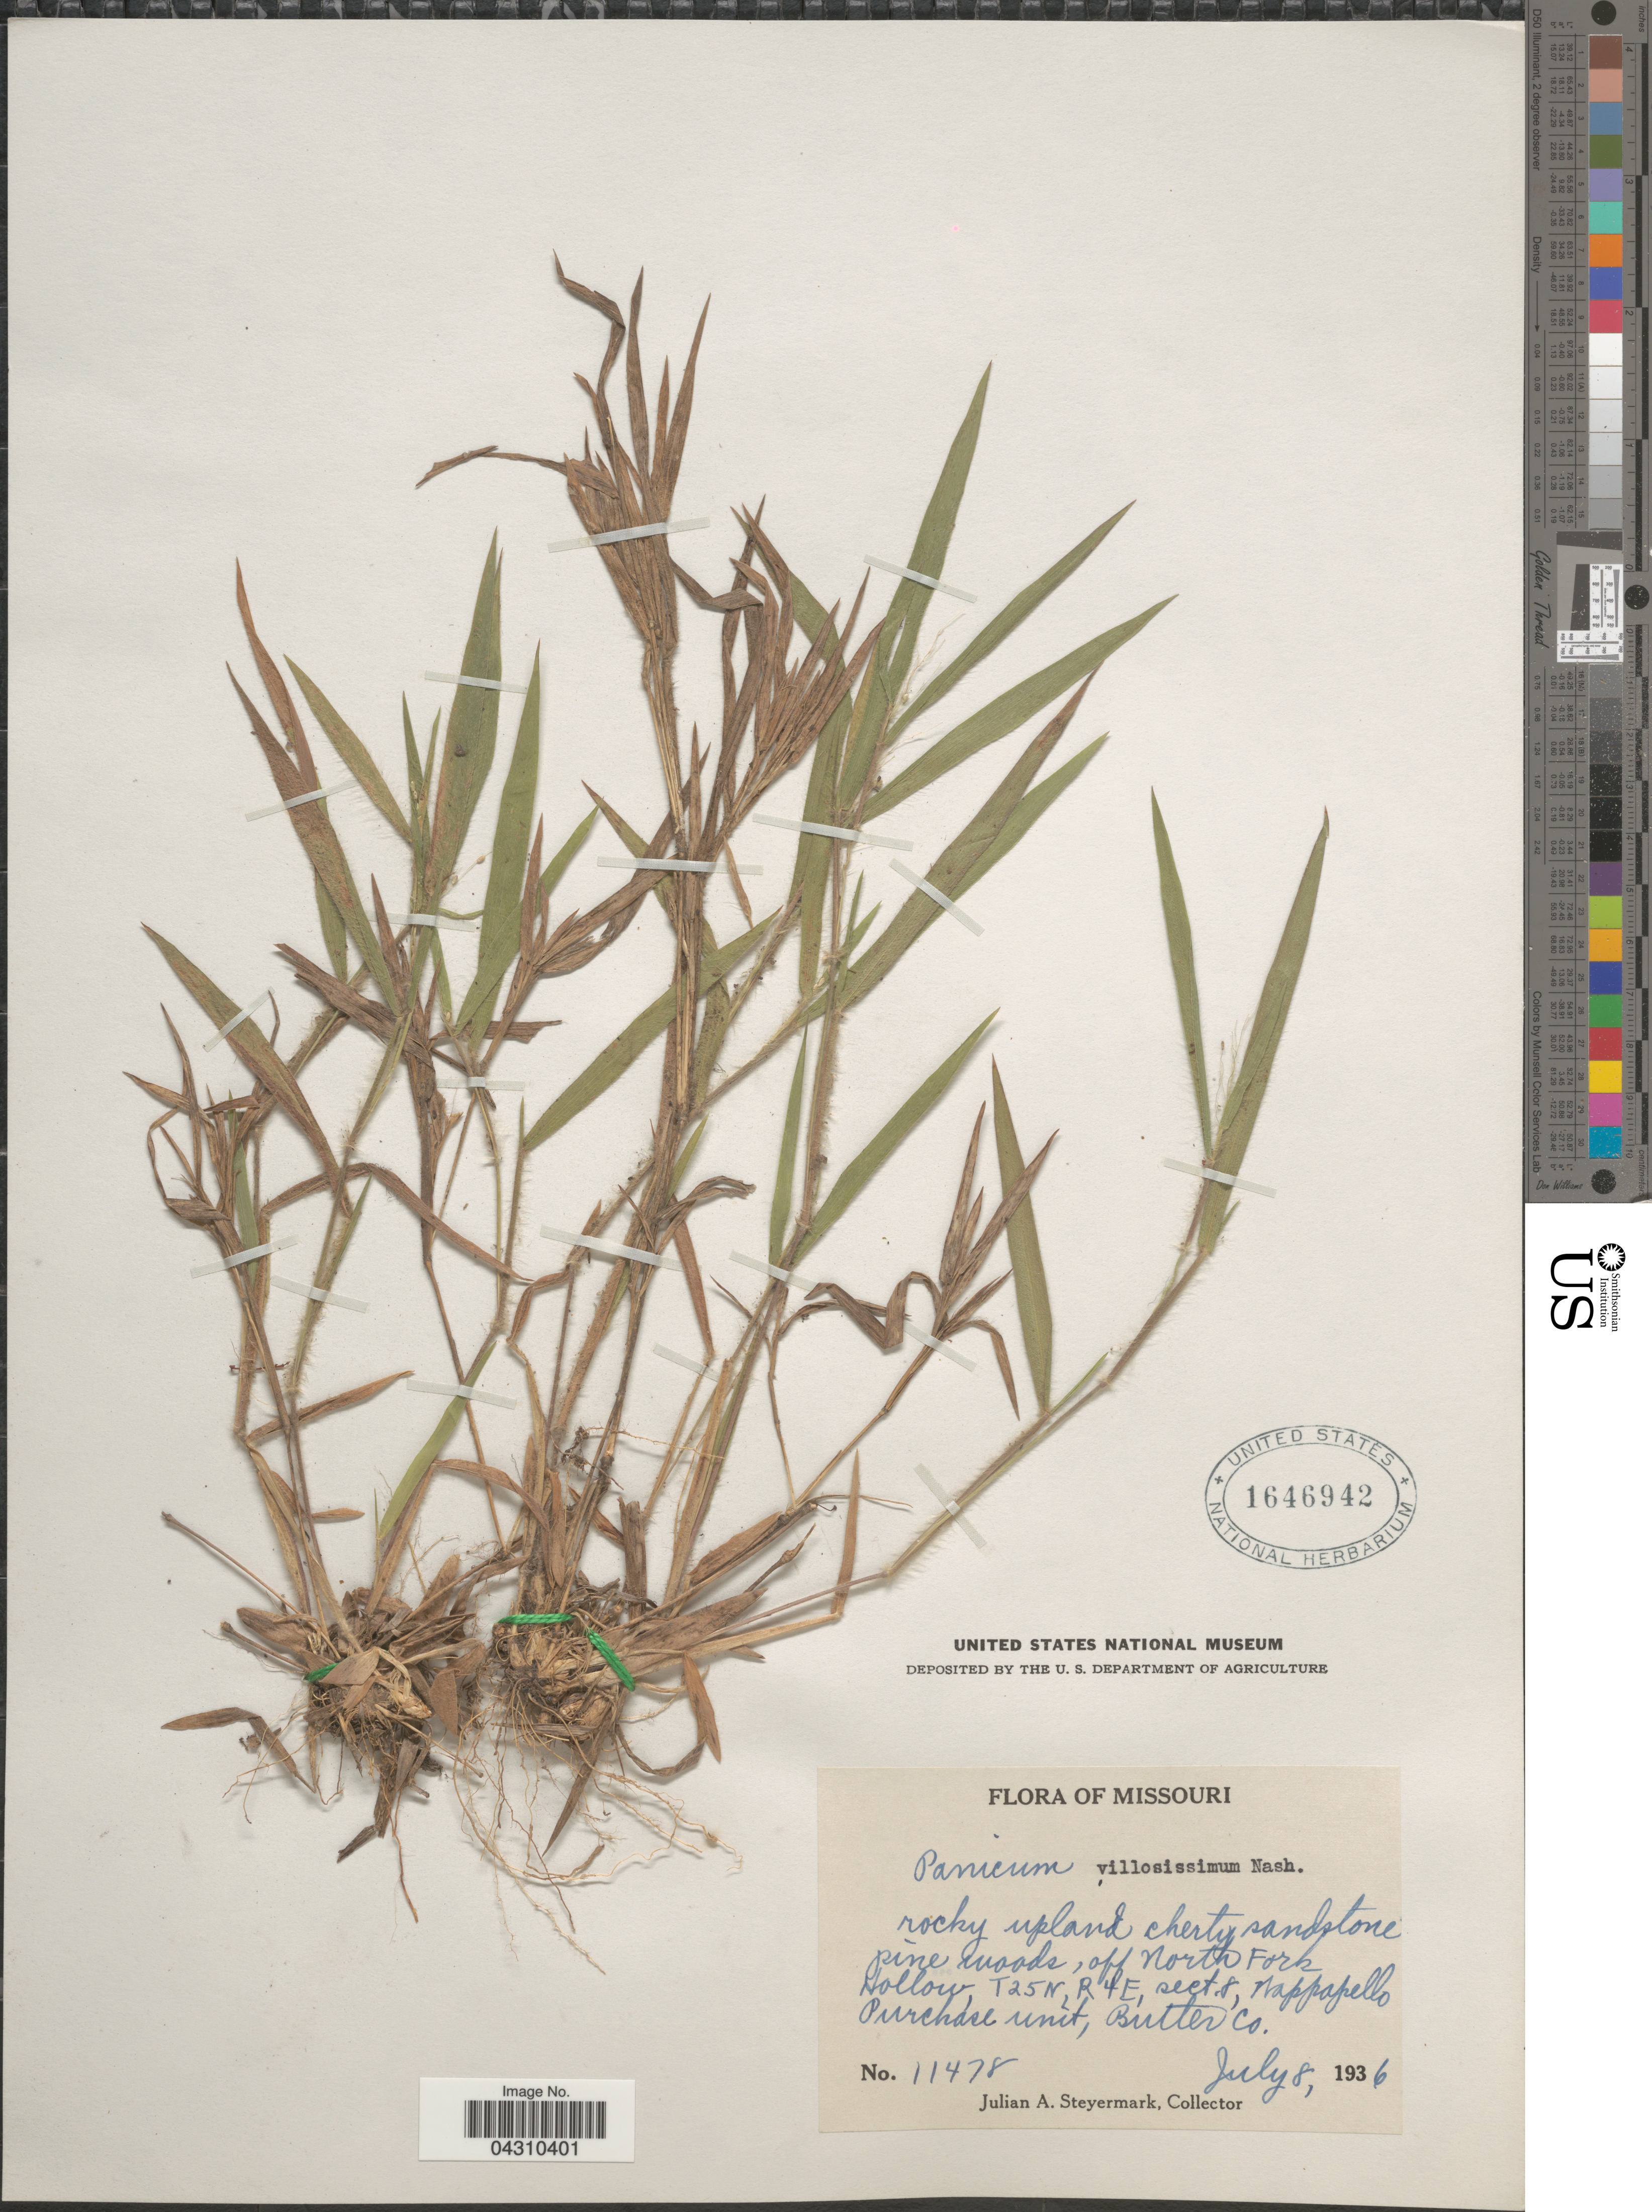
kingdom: Plantae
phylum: Tracheophyta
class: Liliopsida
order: Poales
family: Poaceae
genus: Dichanthelium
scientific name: Dichanthelium acuminatum var. acuminatum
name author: (Sw.) Gould & C.A. Clark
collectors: J. Steyermark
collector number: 11478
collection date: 1936-07-08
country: United States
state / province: Missouri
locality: Off North Fork Hollow, T25N, R4E, sect. 8, Wappapelo Purchase unit, Butler Co.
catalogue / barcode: US 1646942